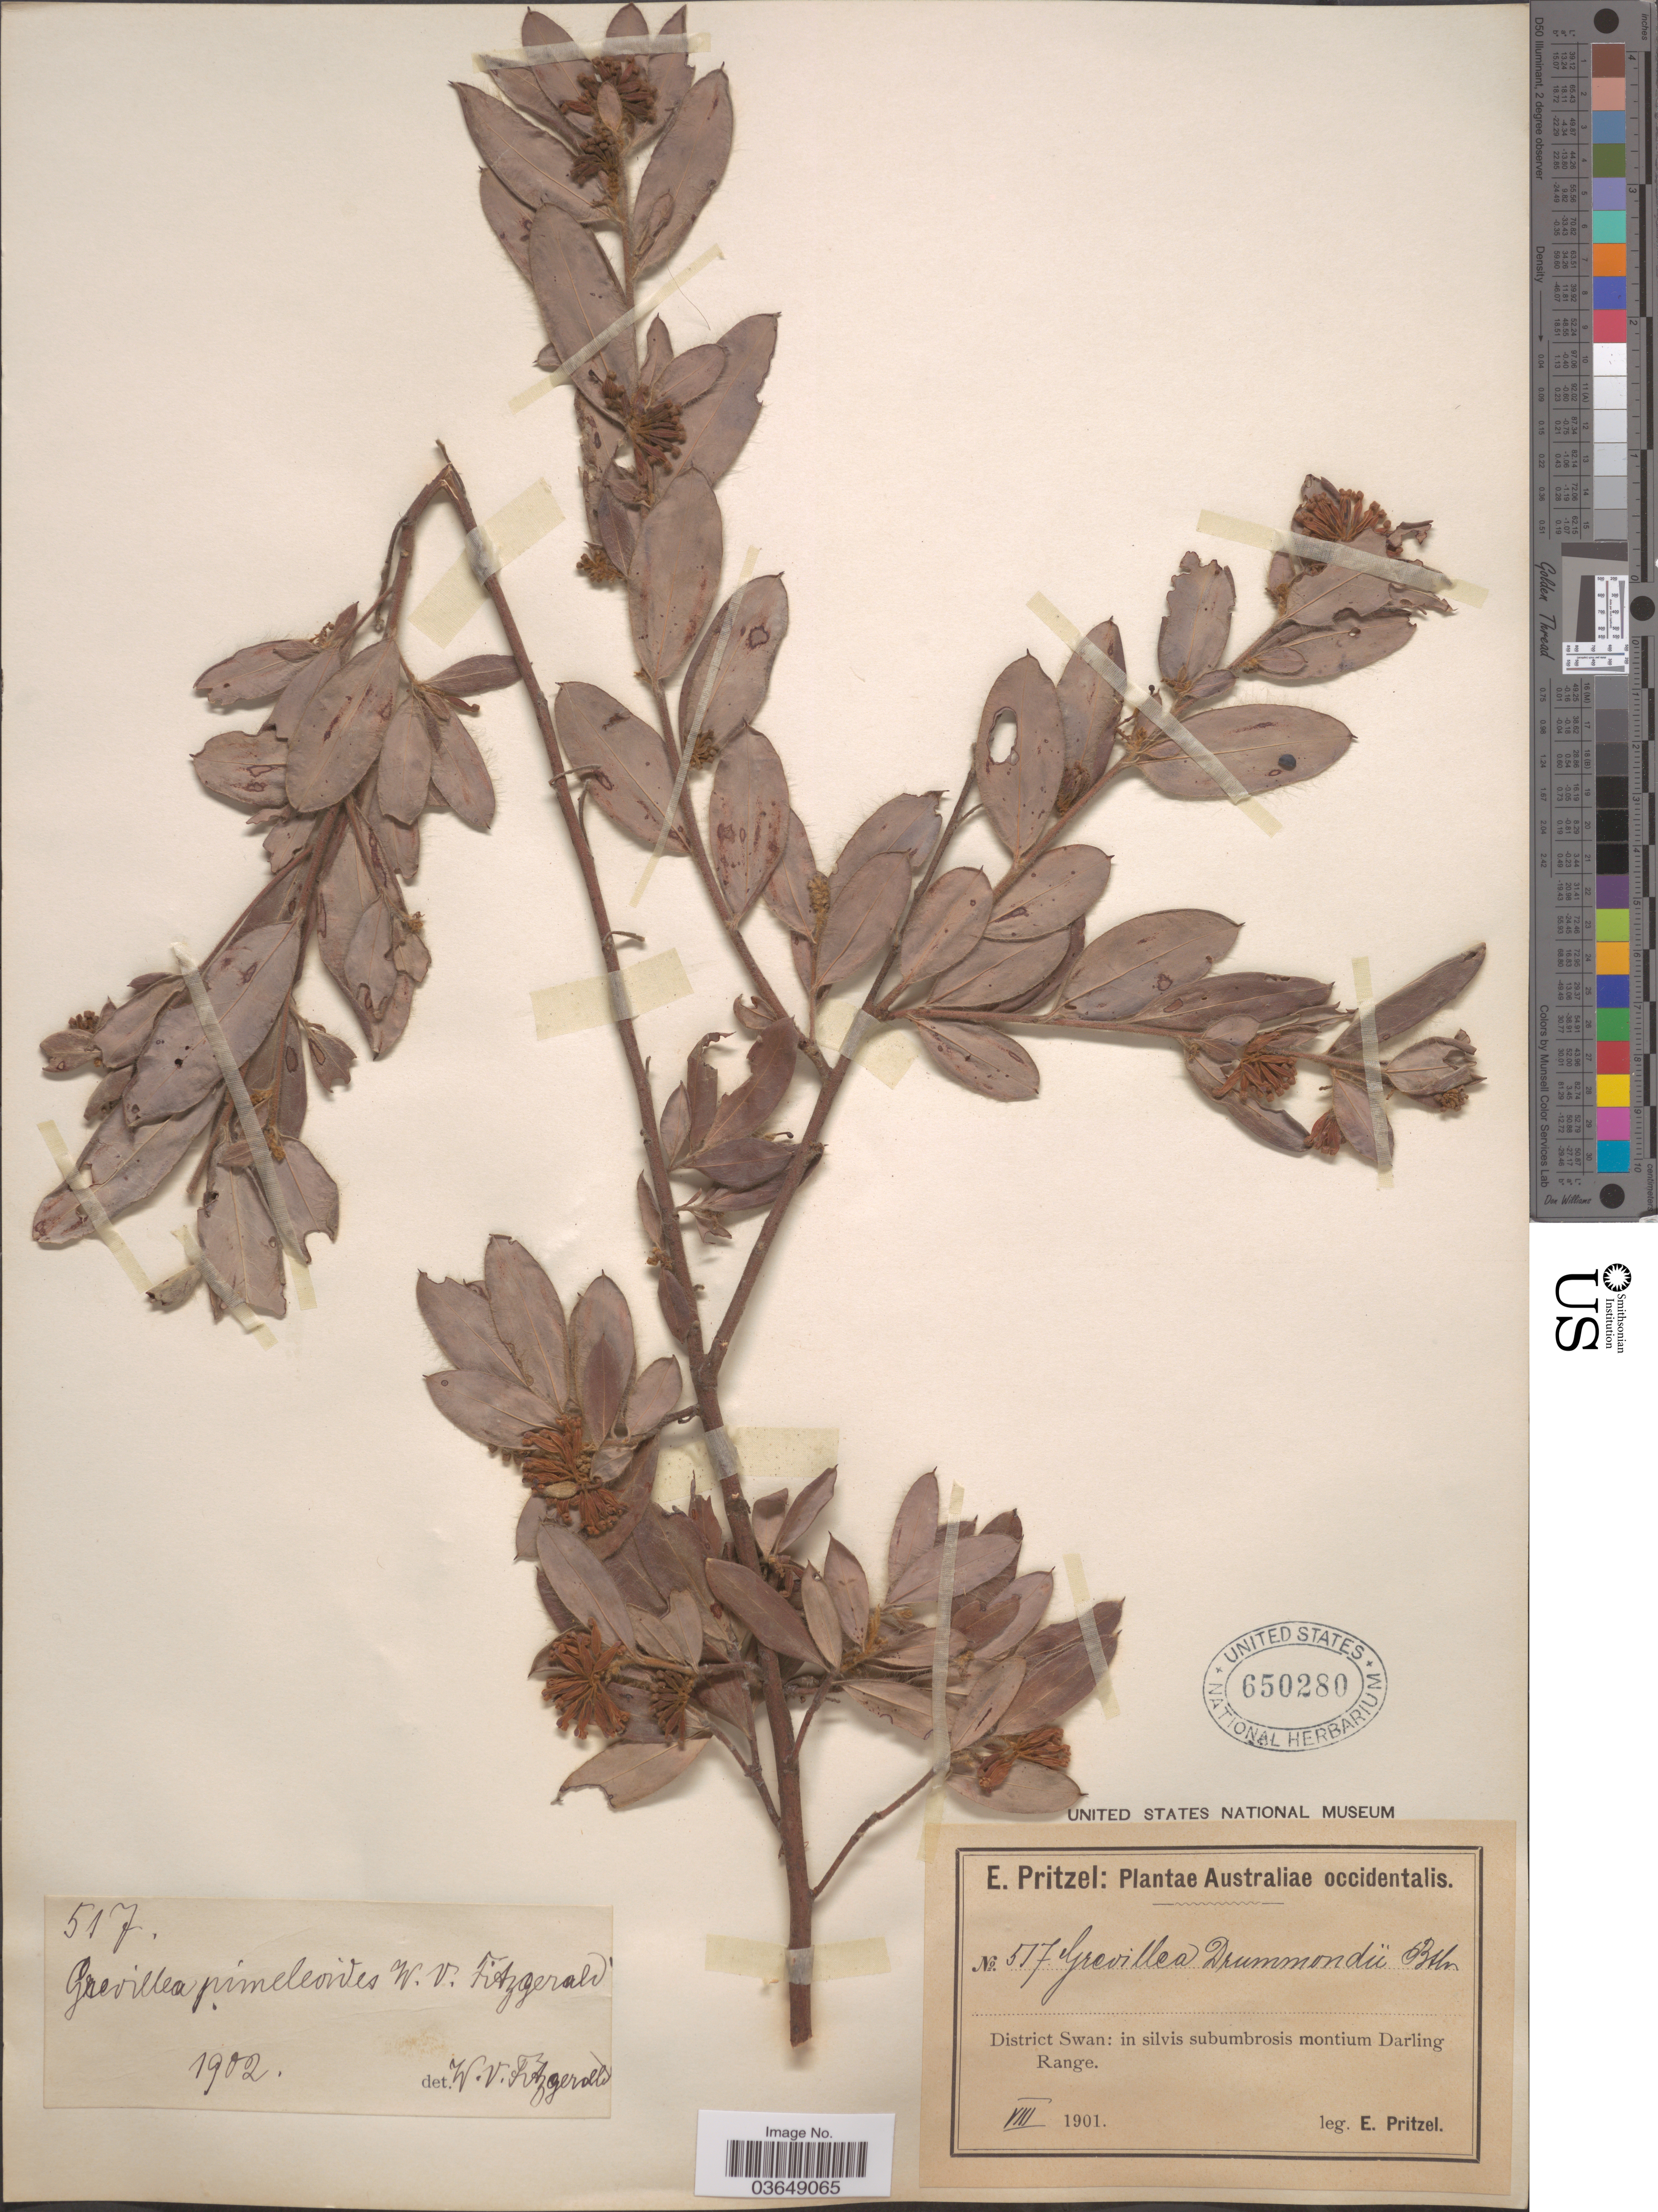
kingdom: Plantae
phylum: Tracheophyta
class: Magnoliopsida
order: Proteales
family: Proteaceae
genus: Grevillea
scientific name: Grevillea pimeleoides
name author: W. Fitzg.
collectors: E. G. Pritzel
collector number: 517*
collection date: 1901-08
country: Australia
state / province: Western Australia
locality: Australiae occidentalis. District Swan: in silvis subumbrosis montium Darling Range.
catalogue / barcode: US 650280